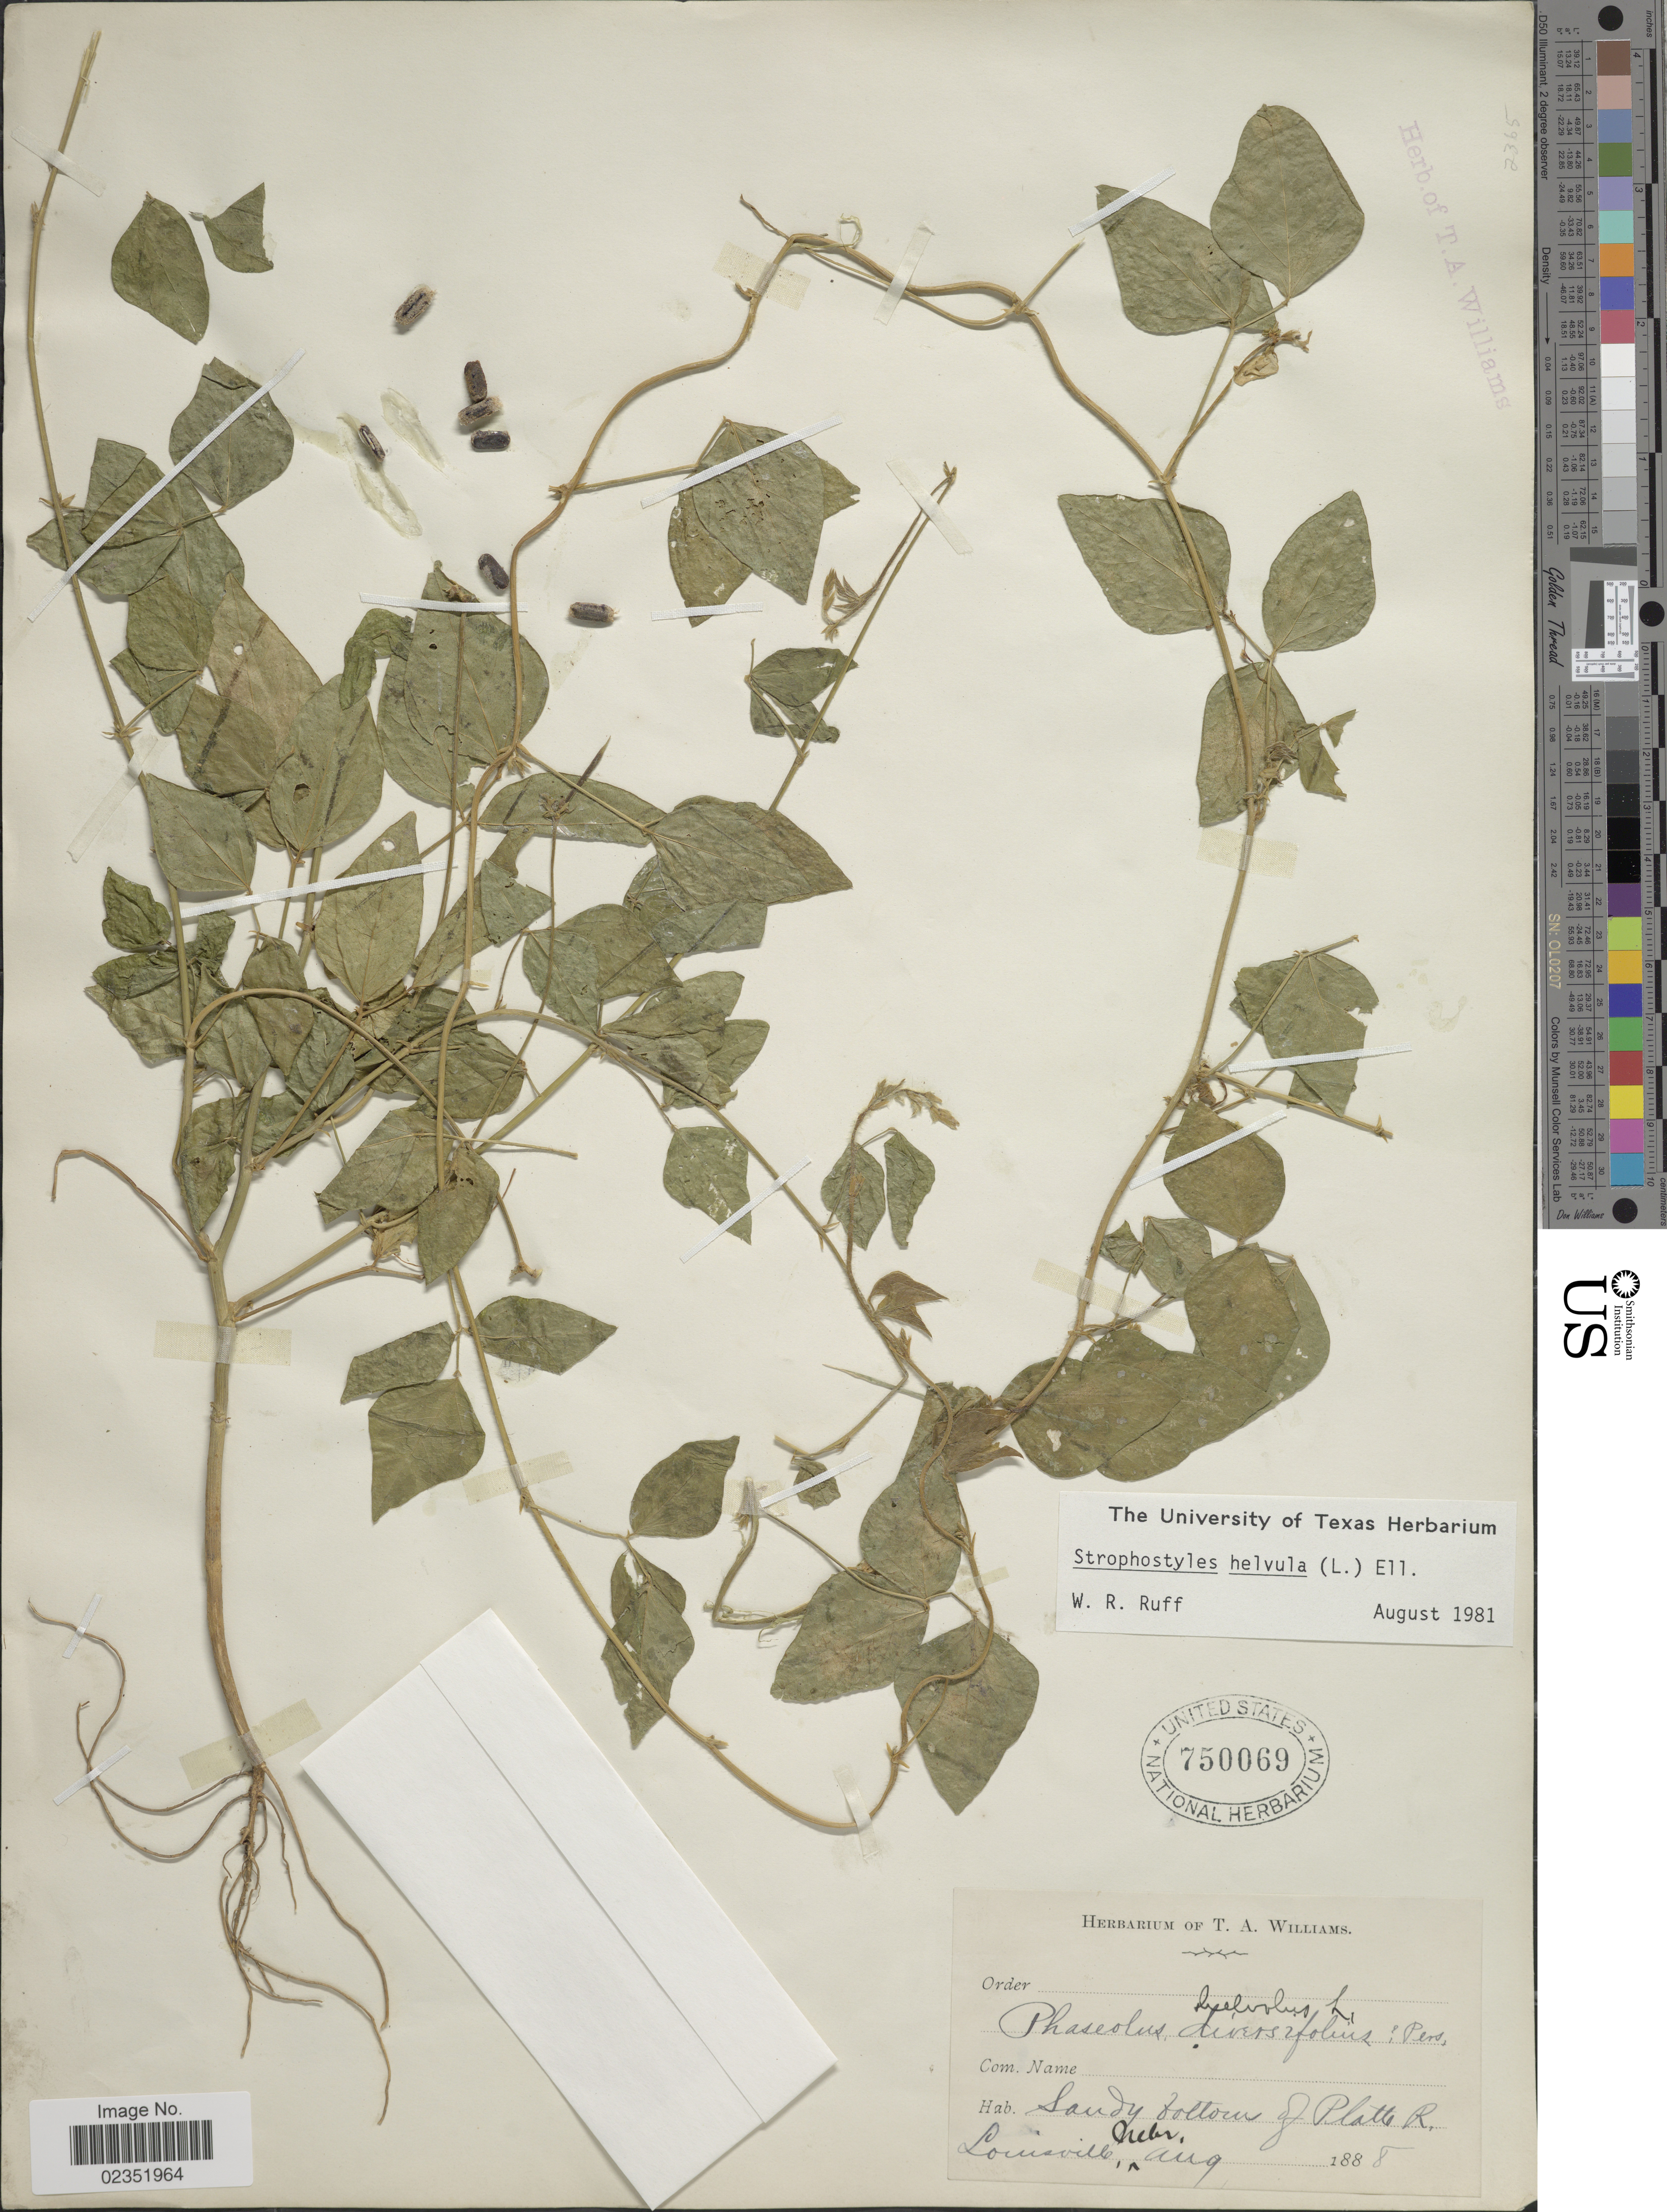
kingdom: Plantae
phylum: Tracheophyta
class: Magnoliopsida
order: Fabales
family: Fabaceae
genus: Strophostyles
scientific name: Strophostyles helvola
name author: (L.) Elliott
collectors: ex herb. Thos. A. Williams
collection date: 1888-08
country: United States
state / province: Nebraska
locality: Sandy bottoms of Platte R. Louisville.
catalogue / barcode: US 750069